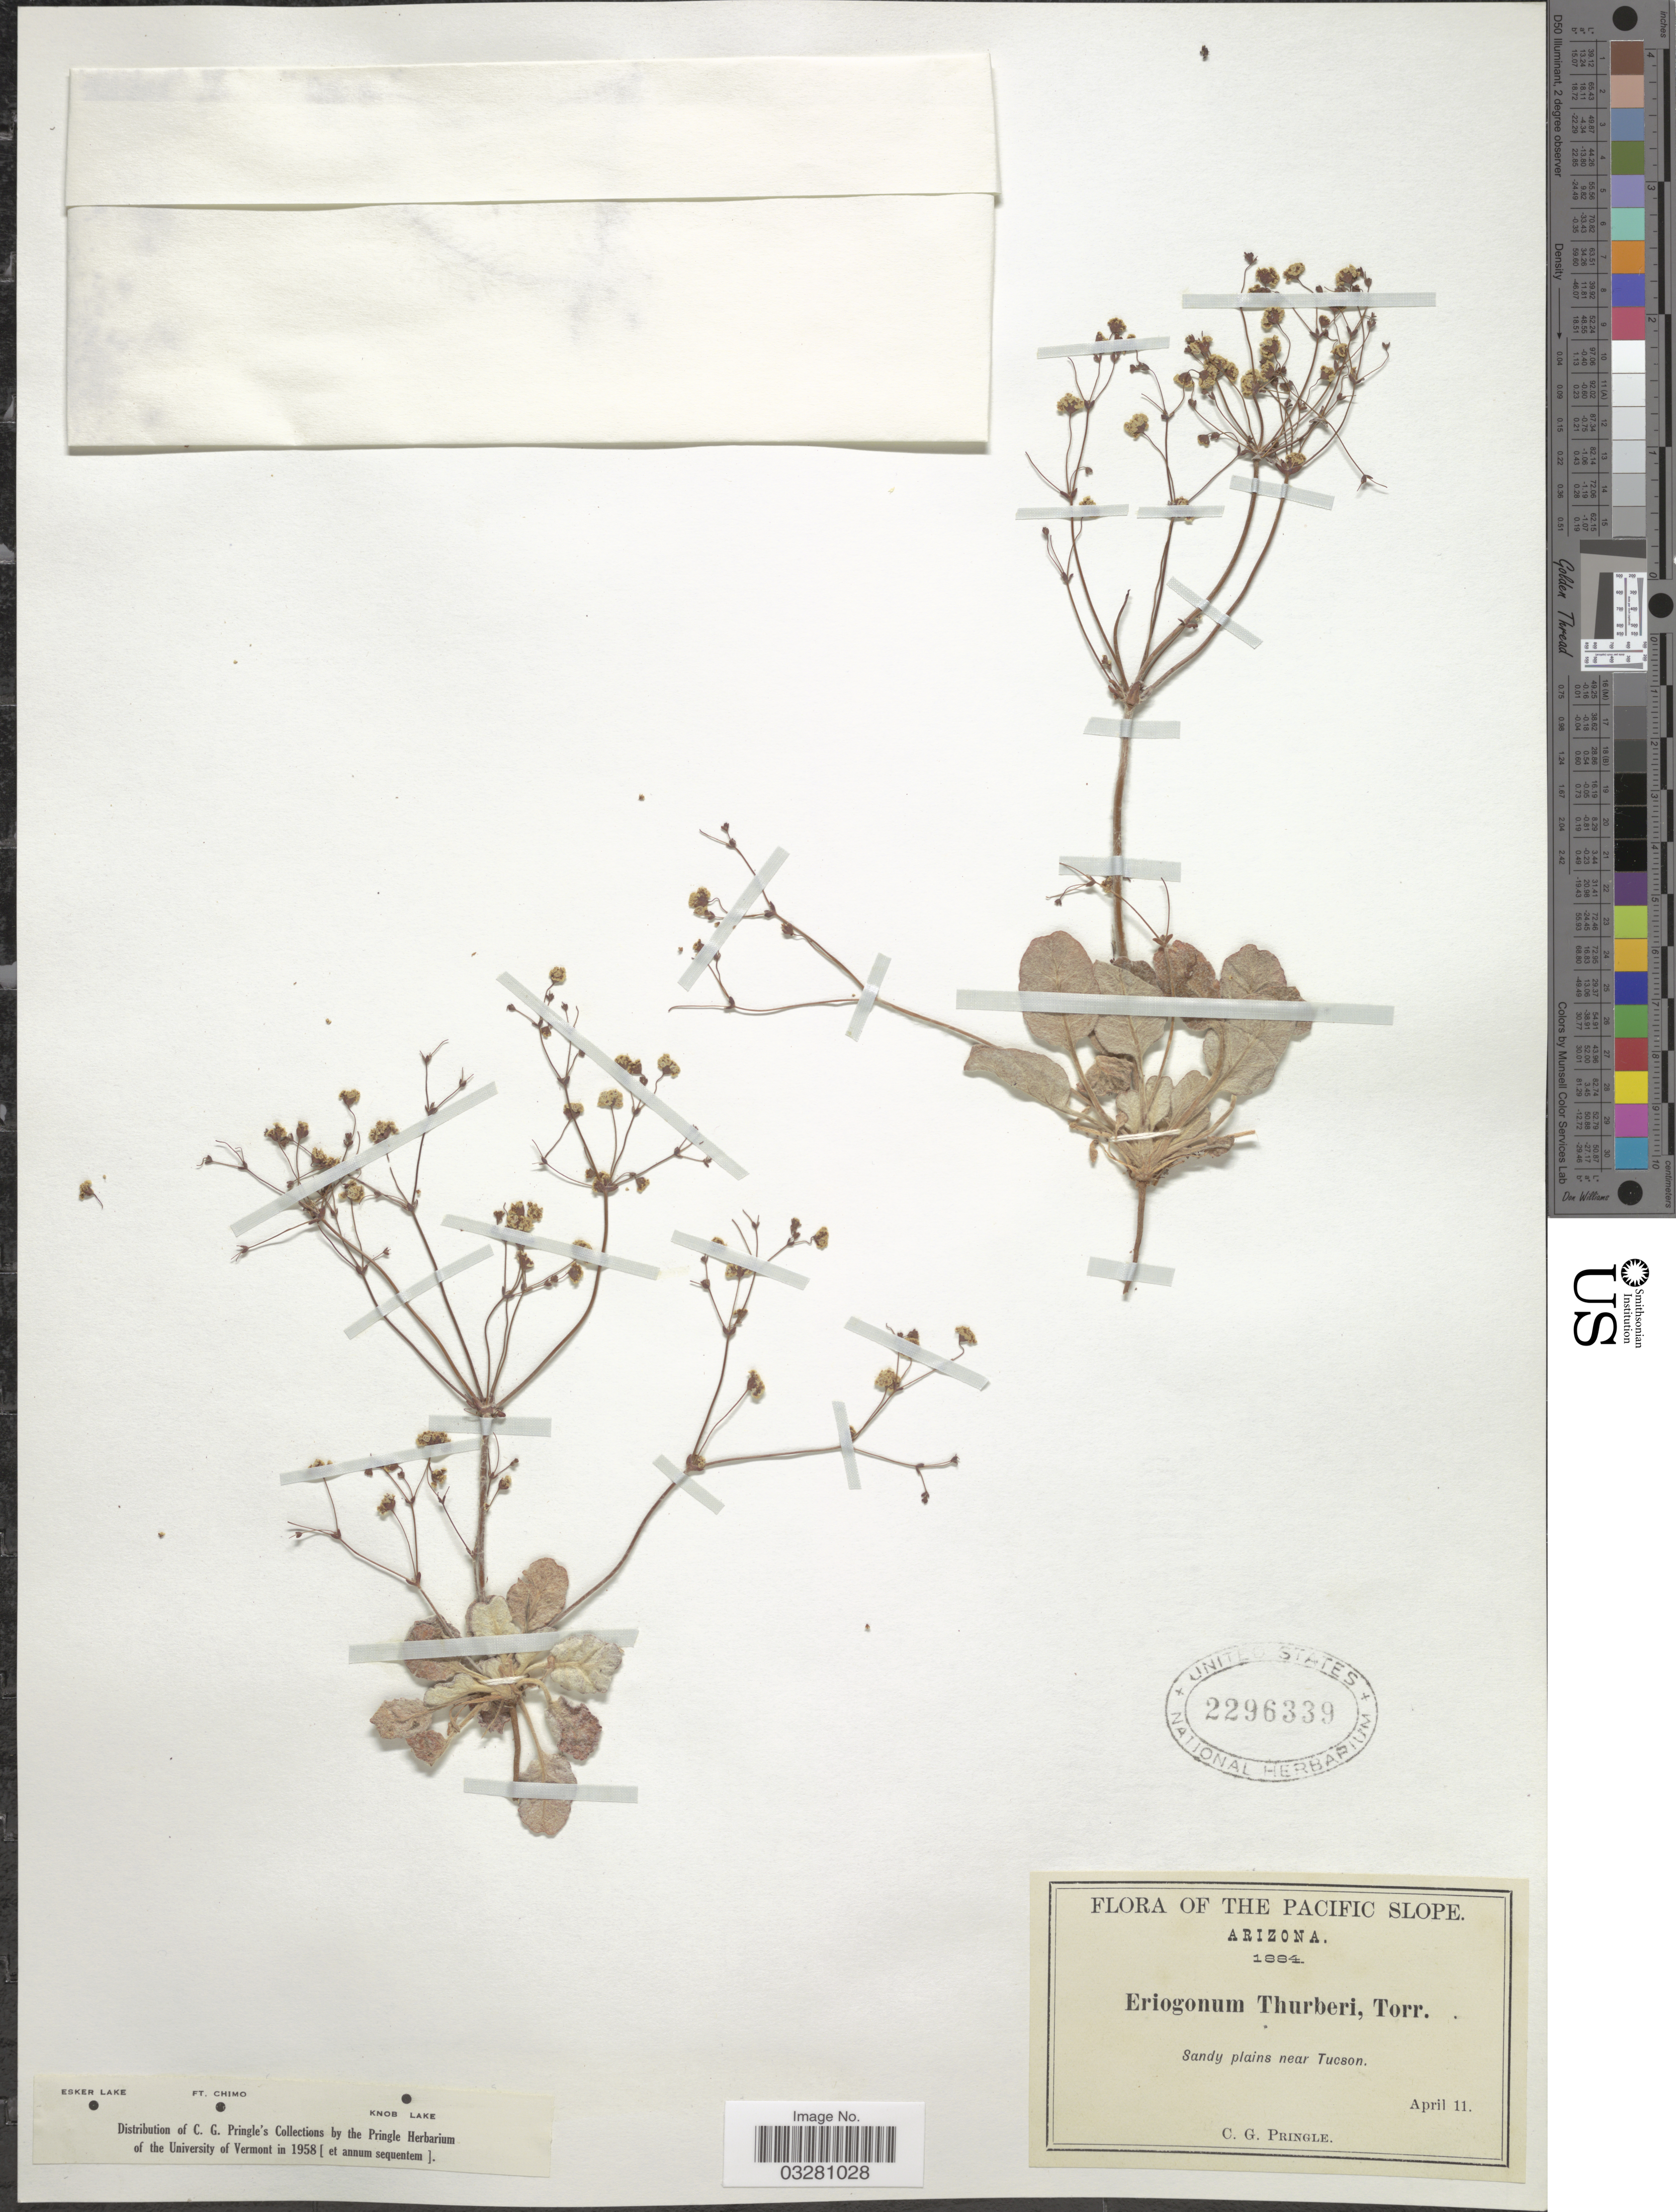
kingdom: Plantae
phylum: Tracheophyta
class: Magnoliopsida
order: Caryophyllales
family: Polygonaceae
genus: Eriogonum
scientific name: Eriogonum thurberi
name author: Torr.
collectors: C. G. Pringle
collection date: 1884-04-11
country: United States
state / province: Arizona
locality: The Pacific Slope. Sandy plains near Tucson.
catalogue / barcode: US 2296339